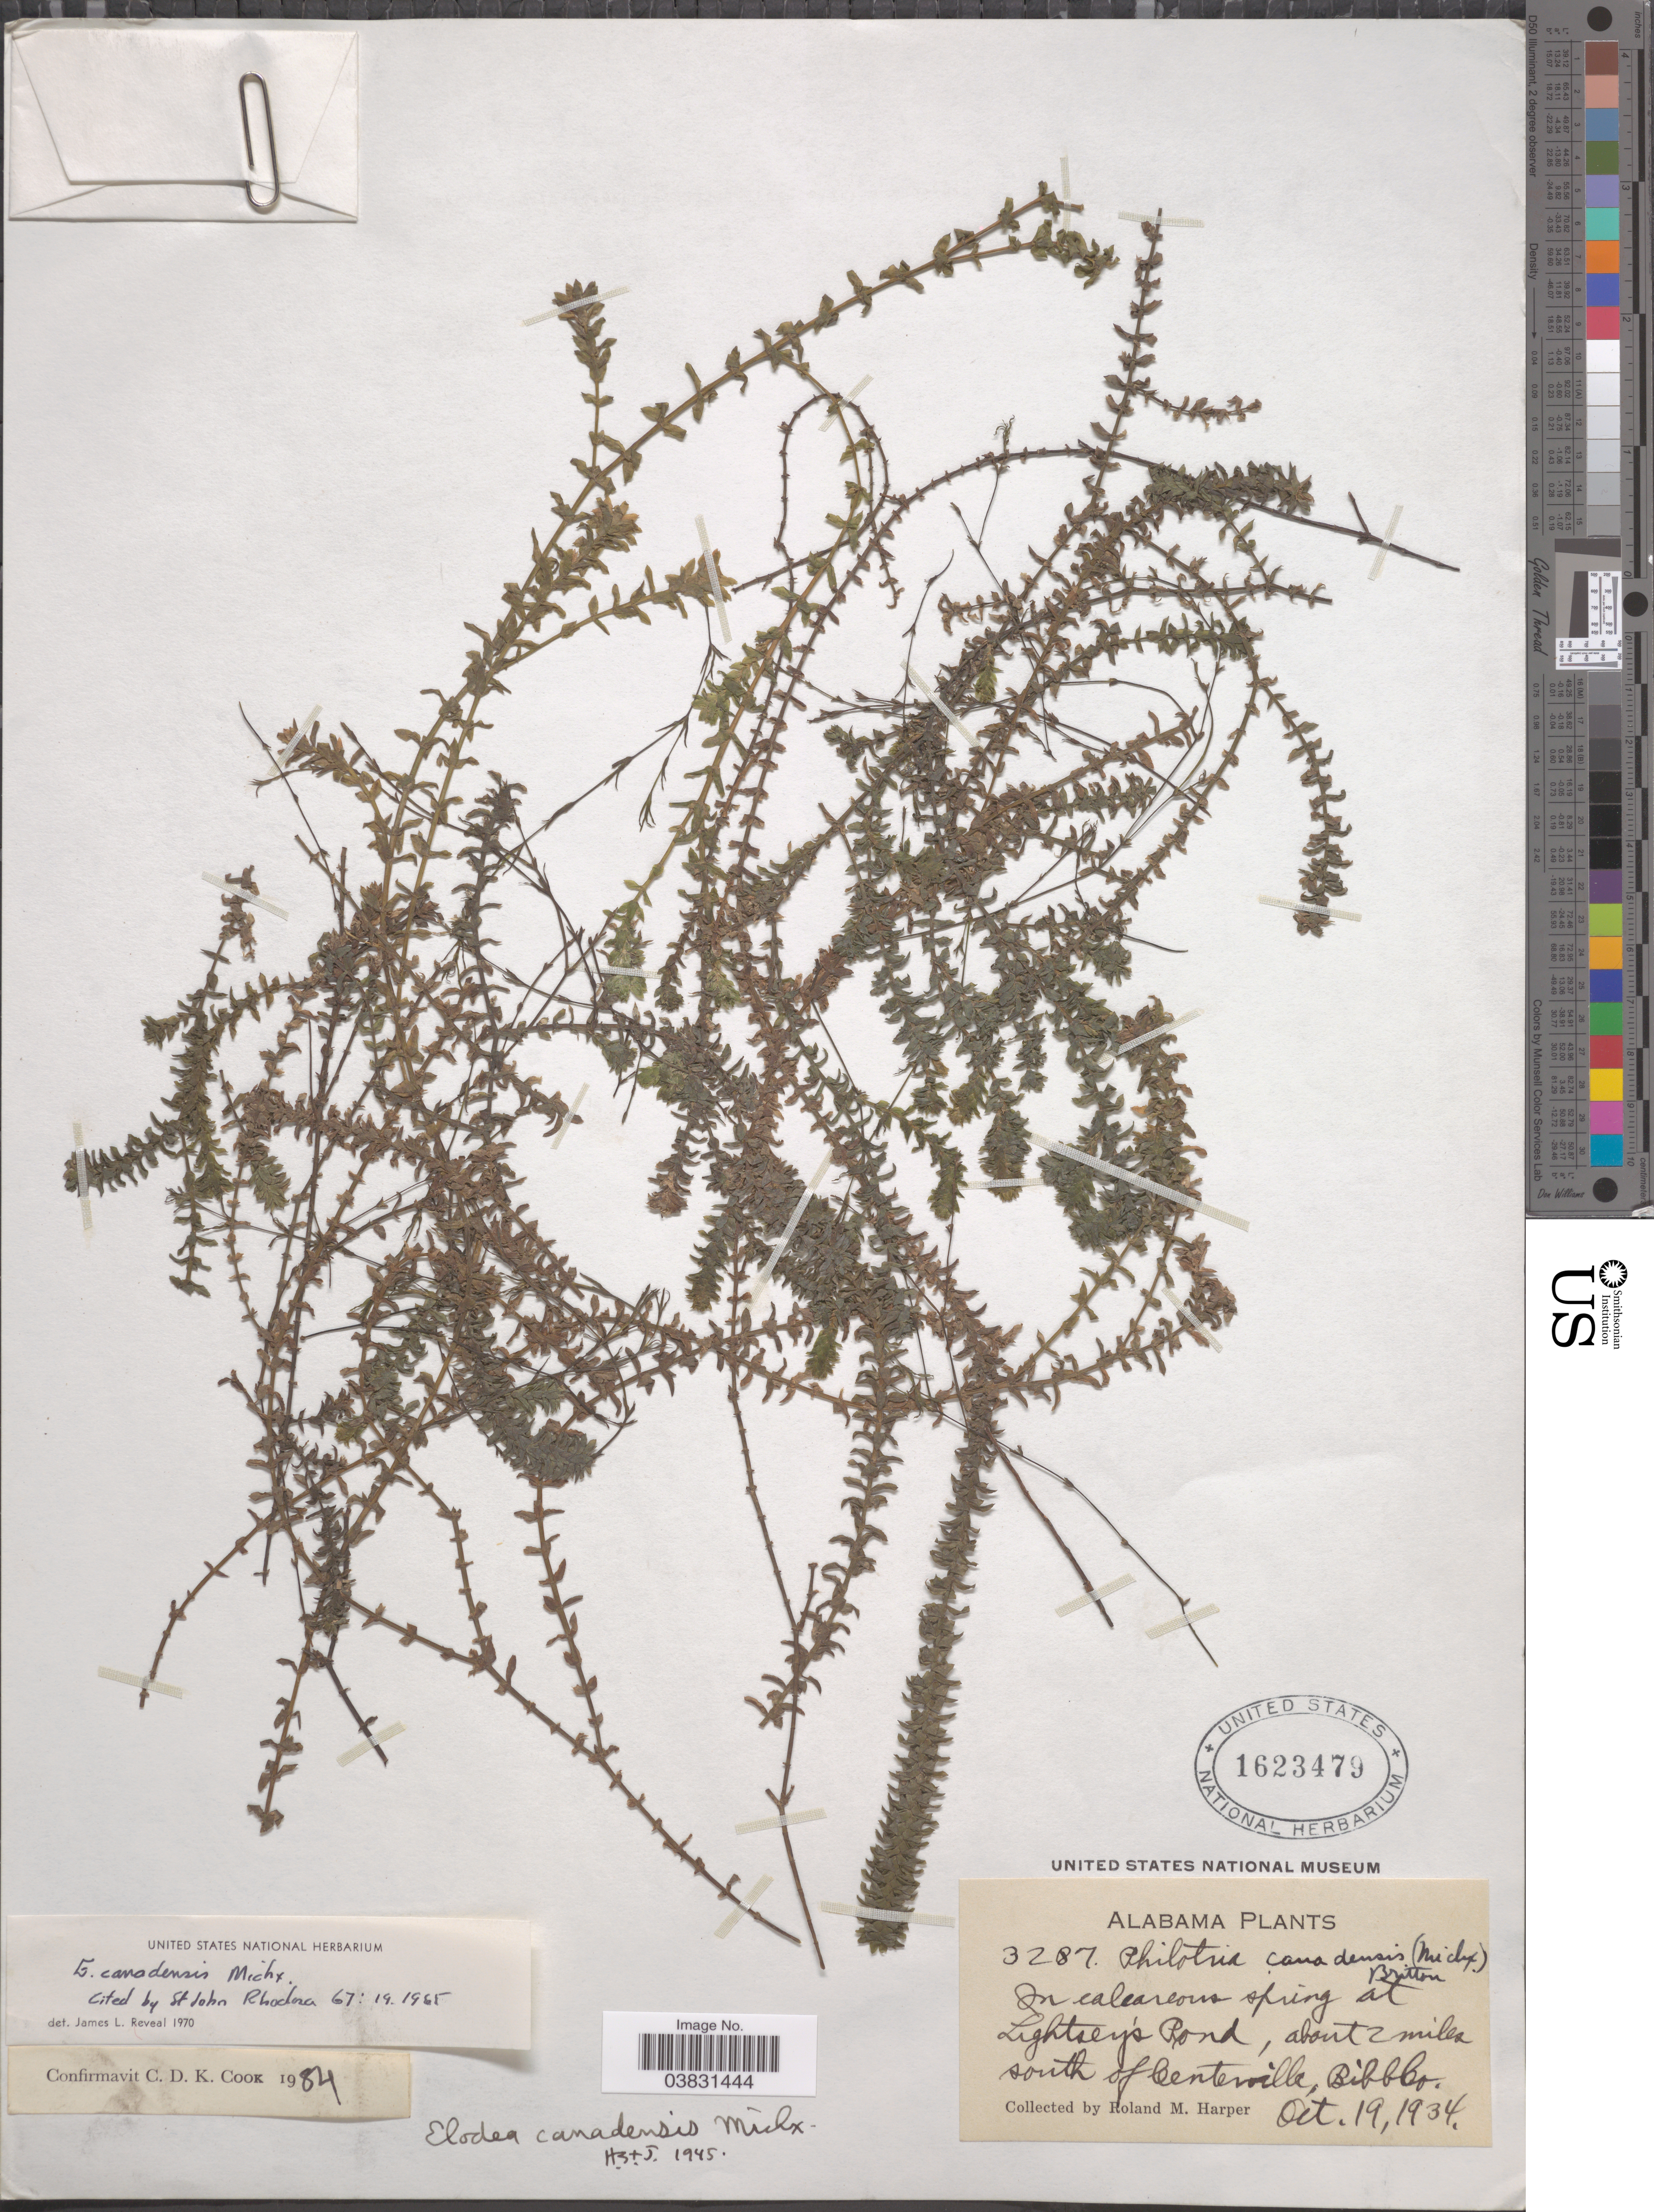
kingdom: Plantae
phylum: Tracheophyta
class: Liliopsida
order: Alismatales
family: Hydrocharitaceae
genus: Elodea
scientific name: Elodea canadensis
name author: Michx.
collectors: R. M. Harper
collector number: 3287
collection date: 1934-10-19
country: United States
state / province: Alabama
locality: In calcareous spring at Lightsey's Pond, about 2 miles south of Centerville, Bibb Co.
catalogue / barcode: US 1623479